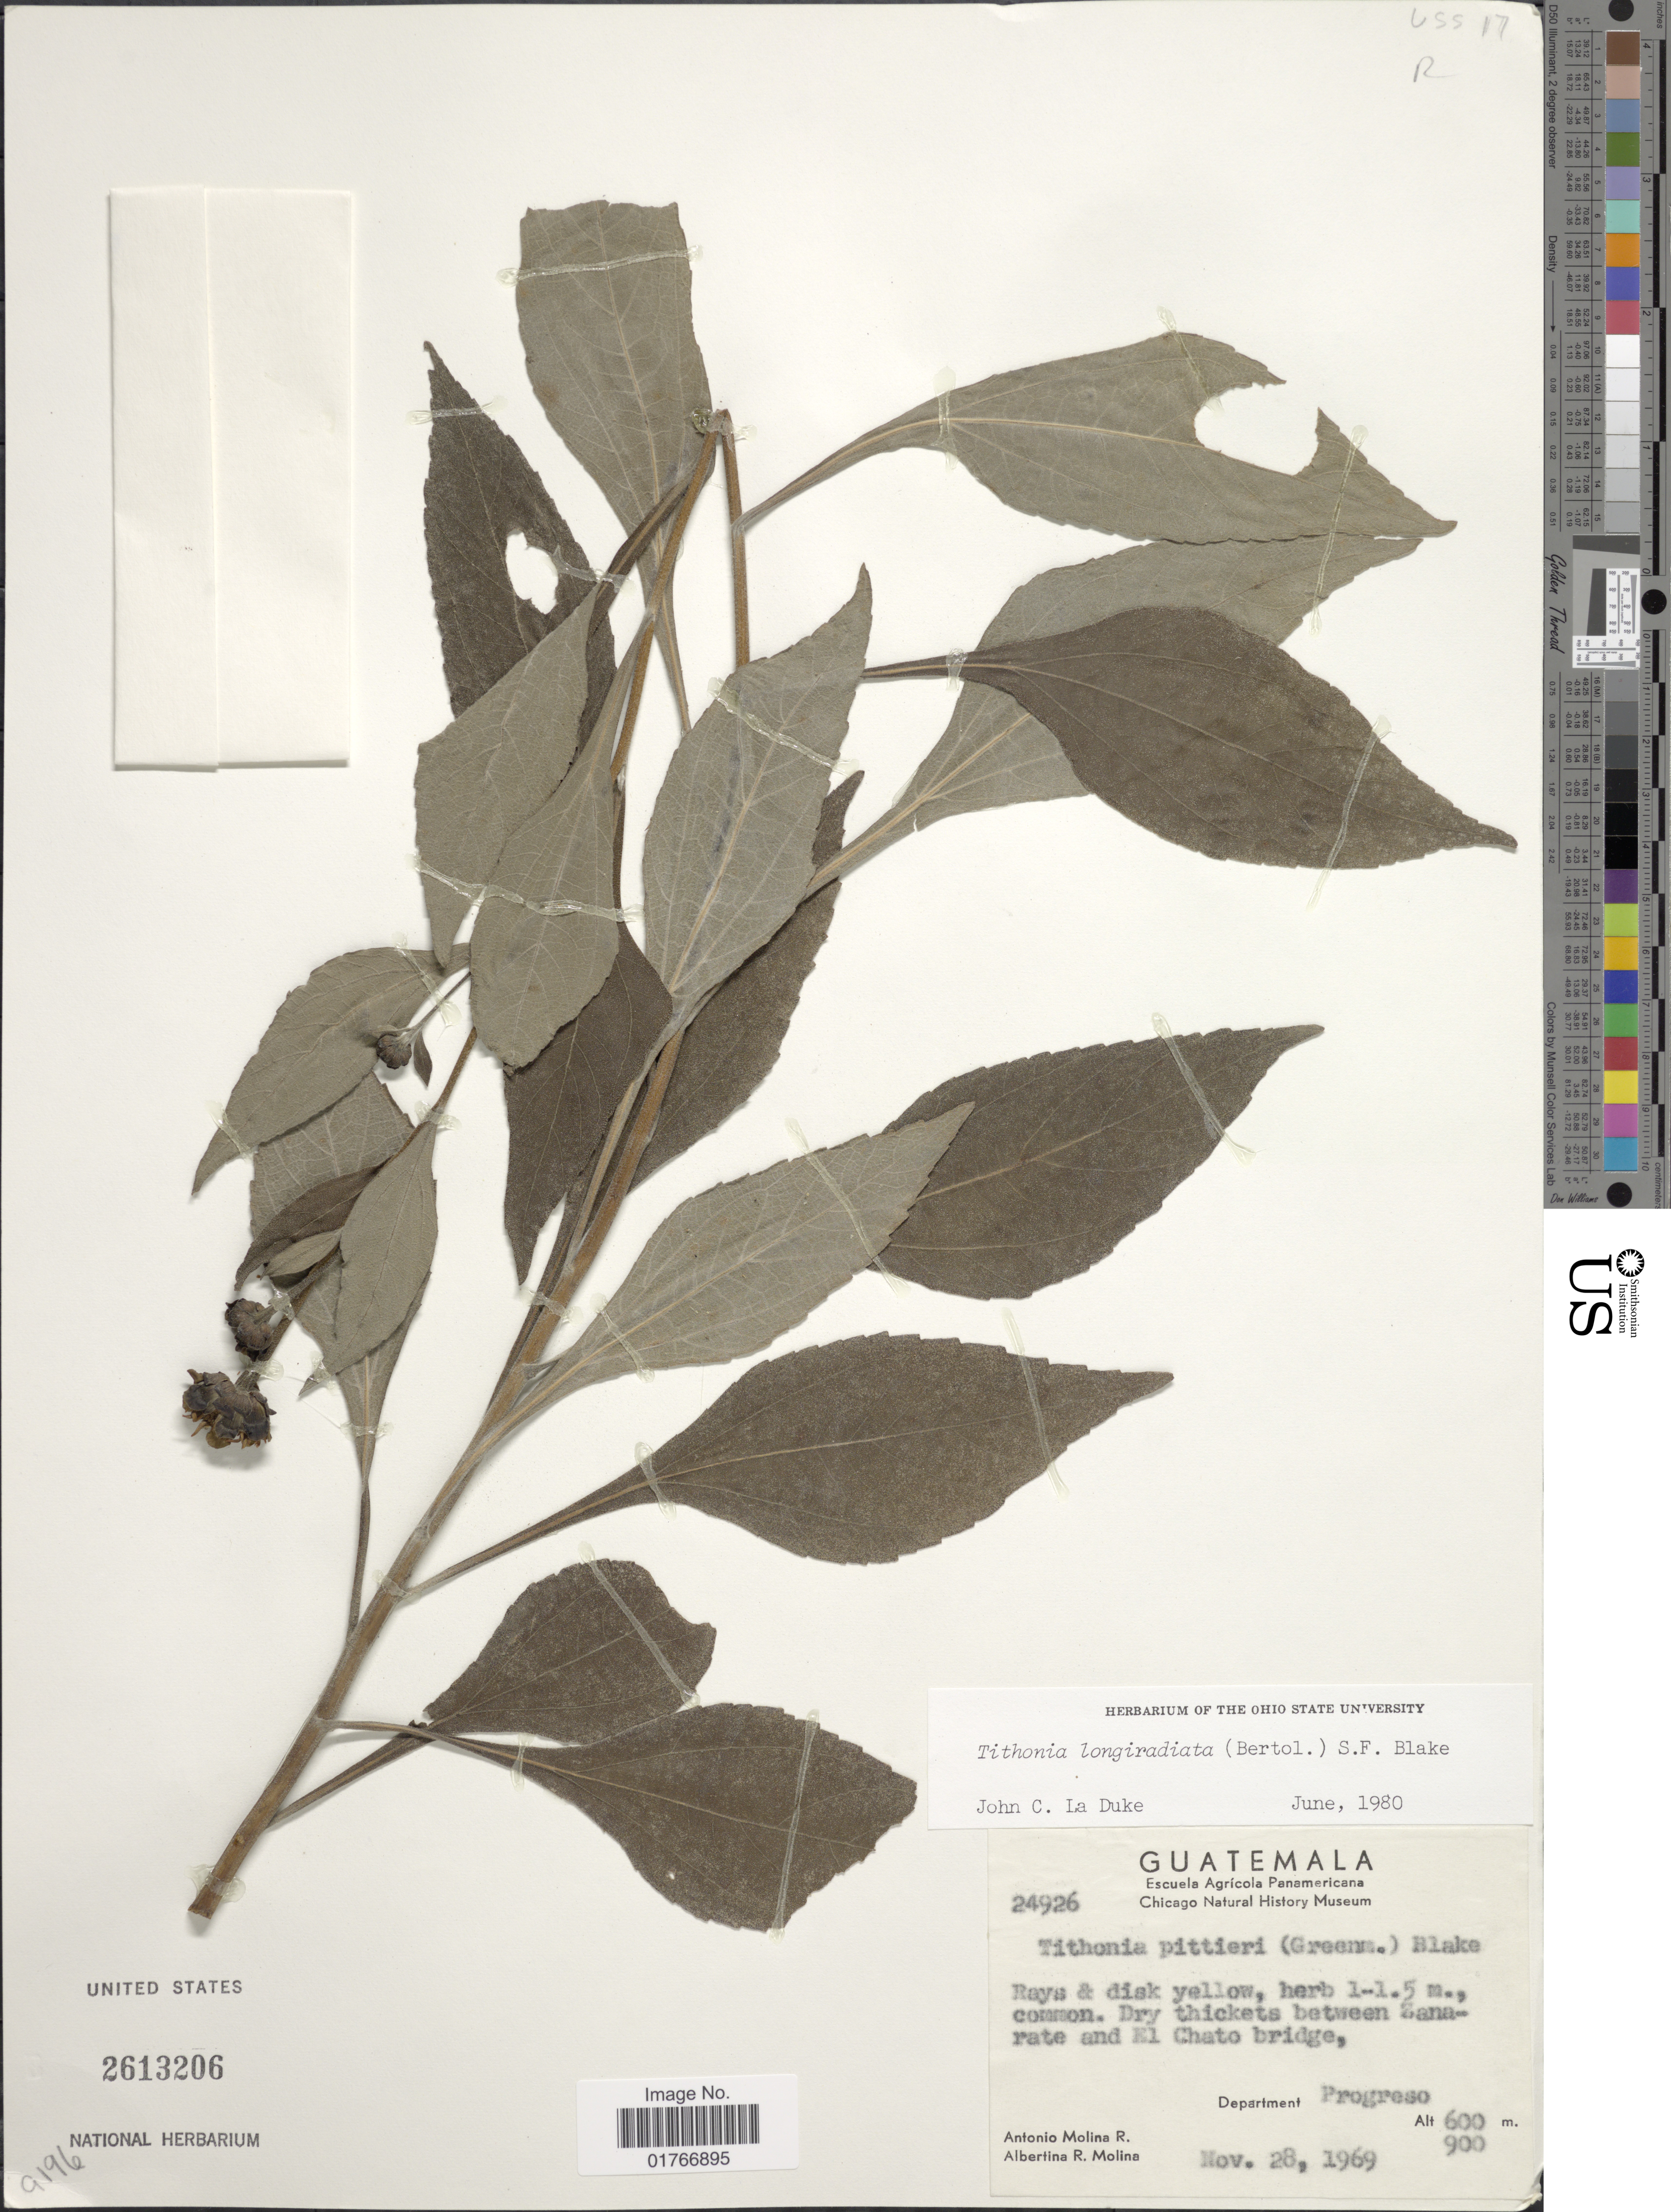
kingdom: Plantae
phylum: Tracheophyta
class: Magnoliopsida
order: Asterales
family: Asteraceae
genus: Tithonia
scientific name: Tithonia longiradiata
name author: (Bertol.) S.F. Blake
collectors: A. Molina R. & A. R. Molina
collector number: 24926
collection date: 1969-11-28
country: Guatemala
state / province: El Progreso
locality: Between Zanarate and El Chato bridge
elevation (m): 600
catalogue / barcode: US 2613206